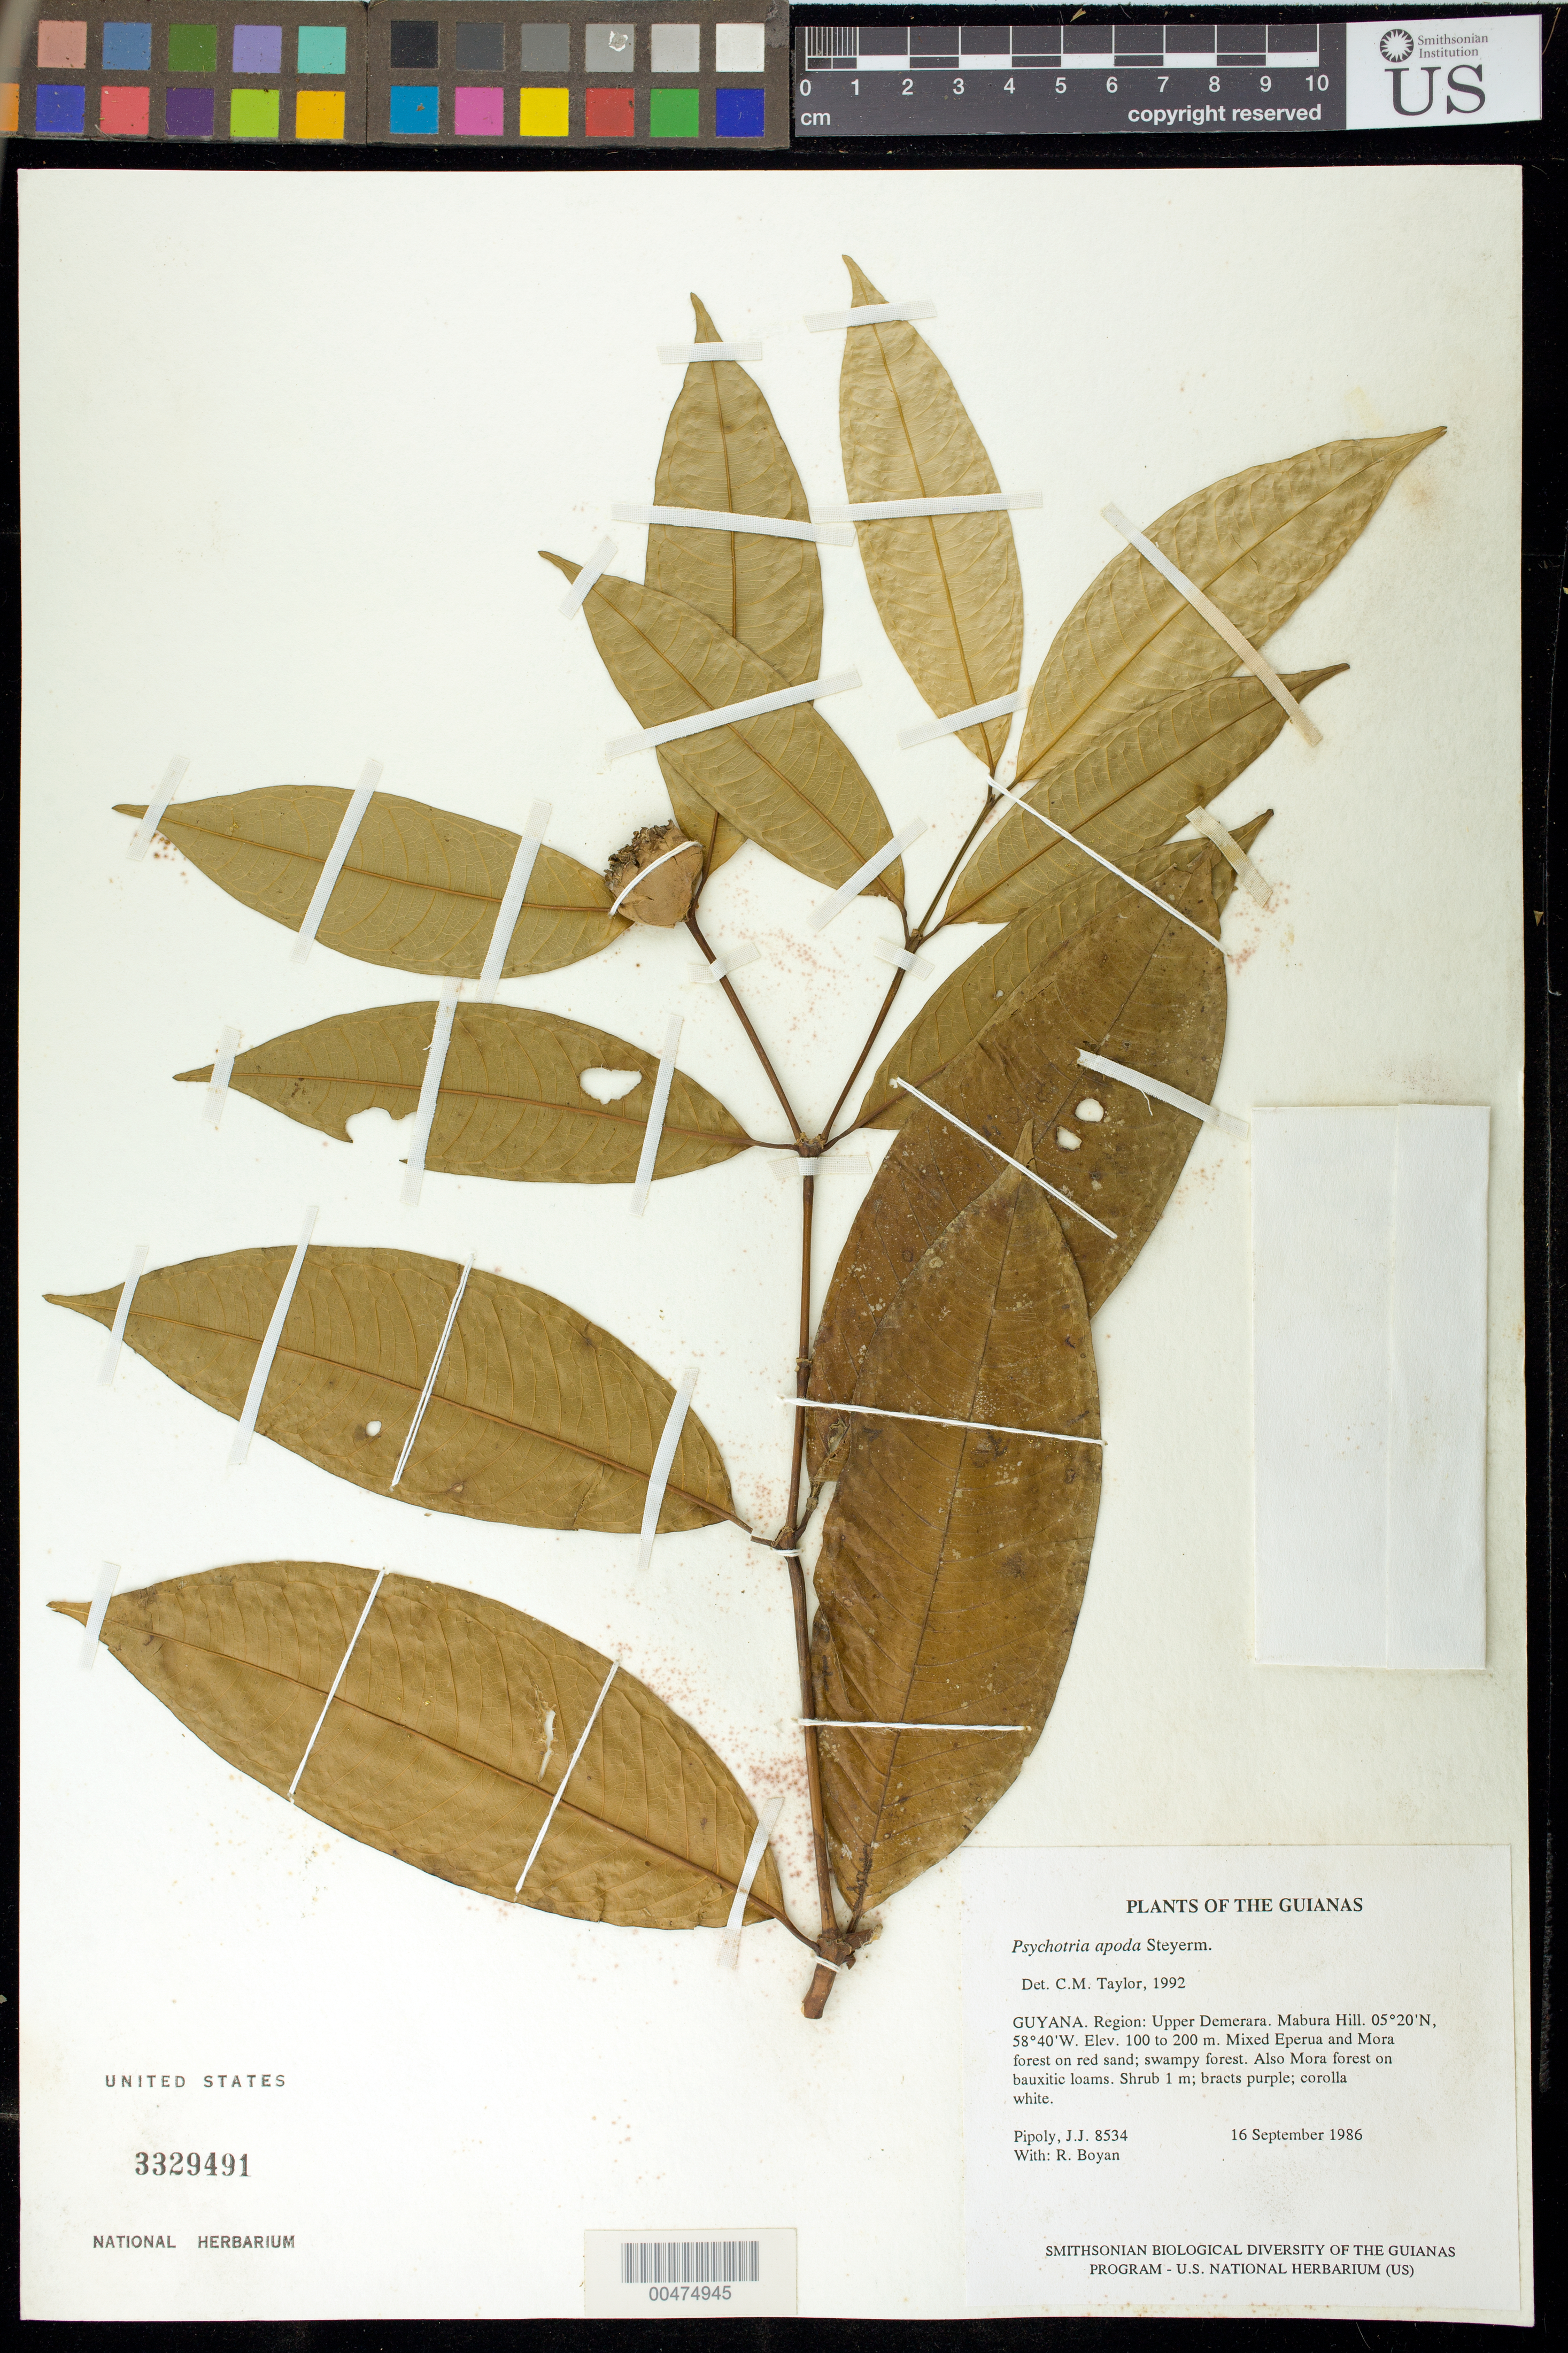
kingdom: Plantae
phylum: Tracheophyta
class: Magnoliopsida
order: Gentianales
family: Rubiaceae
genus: Palicourea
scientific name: Palicourea apoda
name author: (Steyerm.) Delprete & J.H. Kirkbr.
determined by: Kirkbride, J. H., Jr.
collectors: J. J. Pipoly & R. Boyan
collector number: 8534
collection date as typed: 16 September 1986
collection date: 1986-09-16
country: Guyana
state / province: U. Demerara-Berbice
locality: Mabura Hill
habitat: Mixed Eperua and Mora forest on red sand; swampy forest. Also Mora forest on bauxitic loams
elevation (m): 100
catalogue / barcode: US 3329491